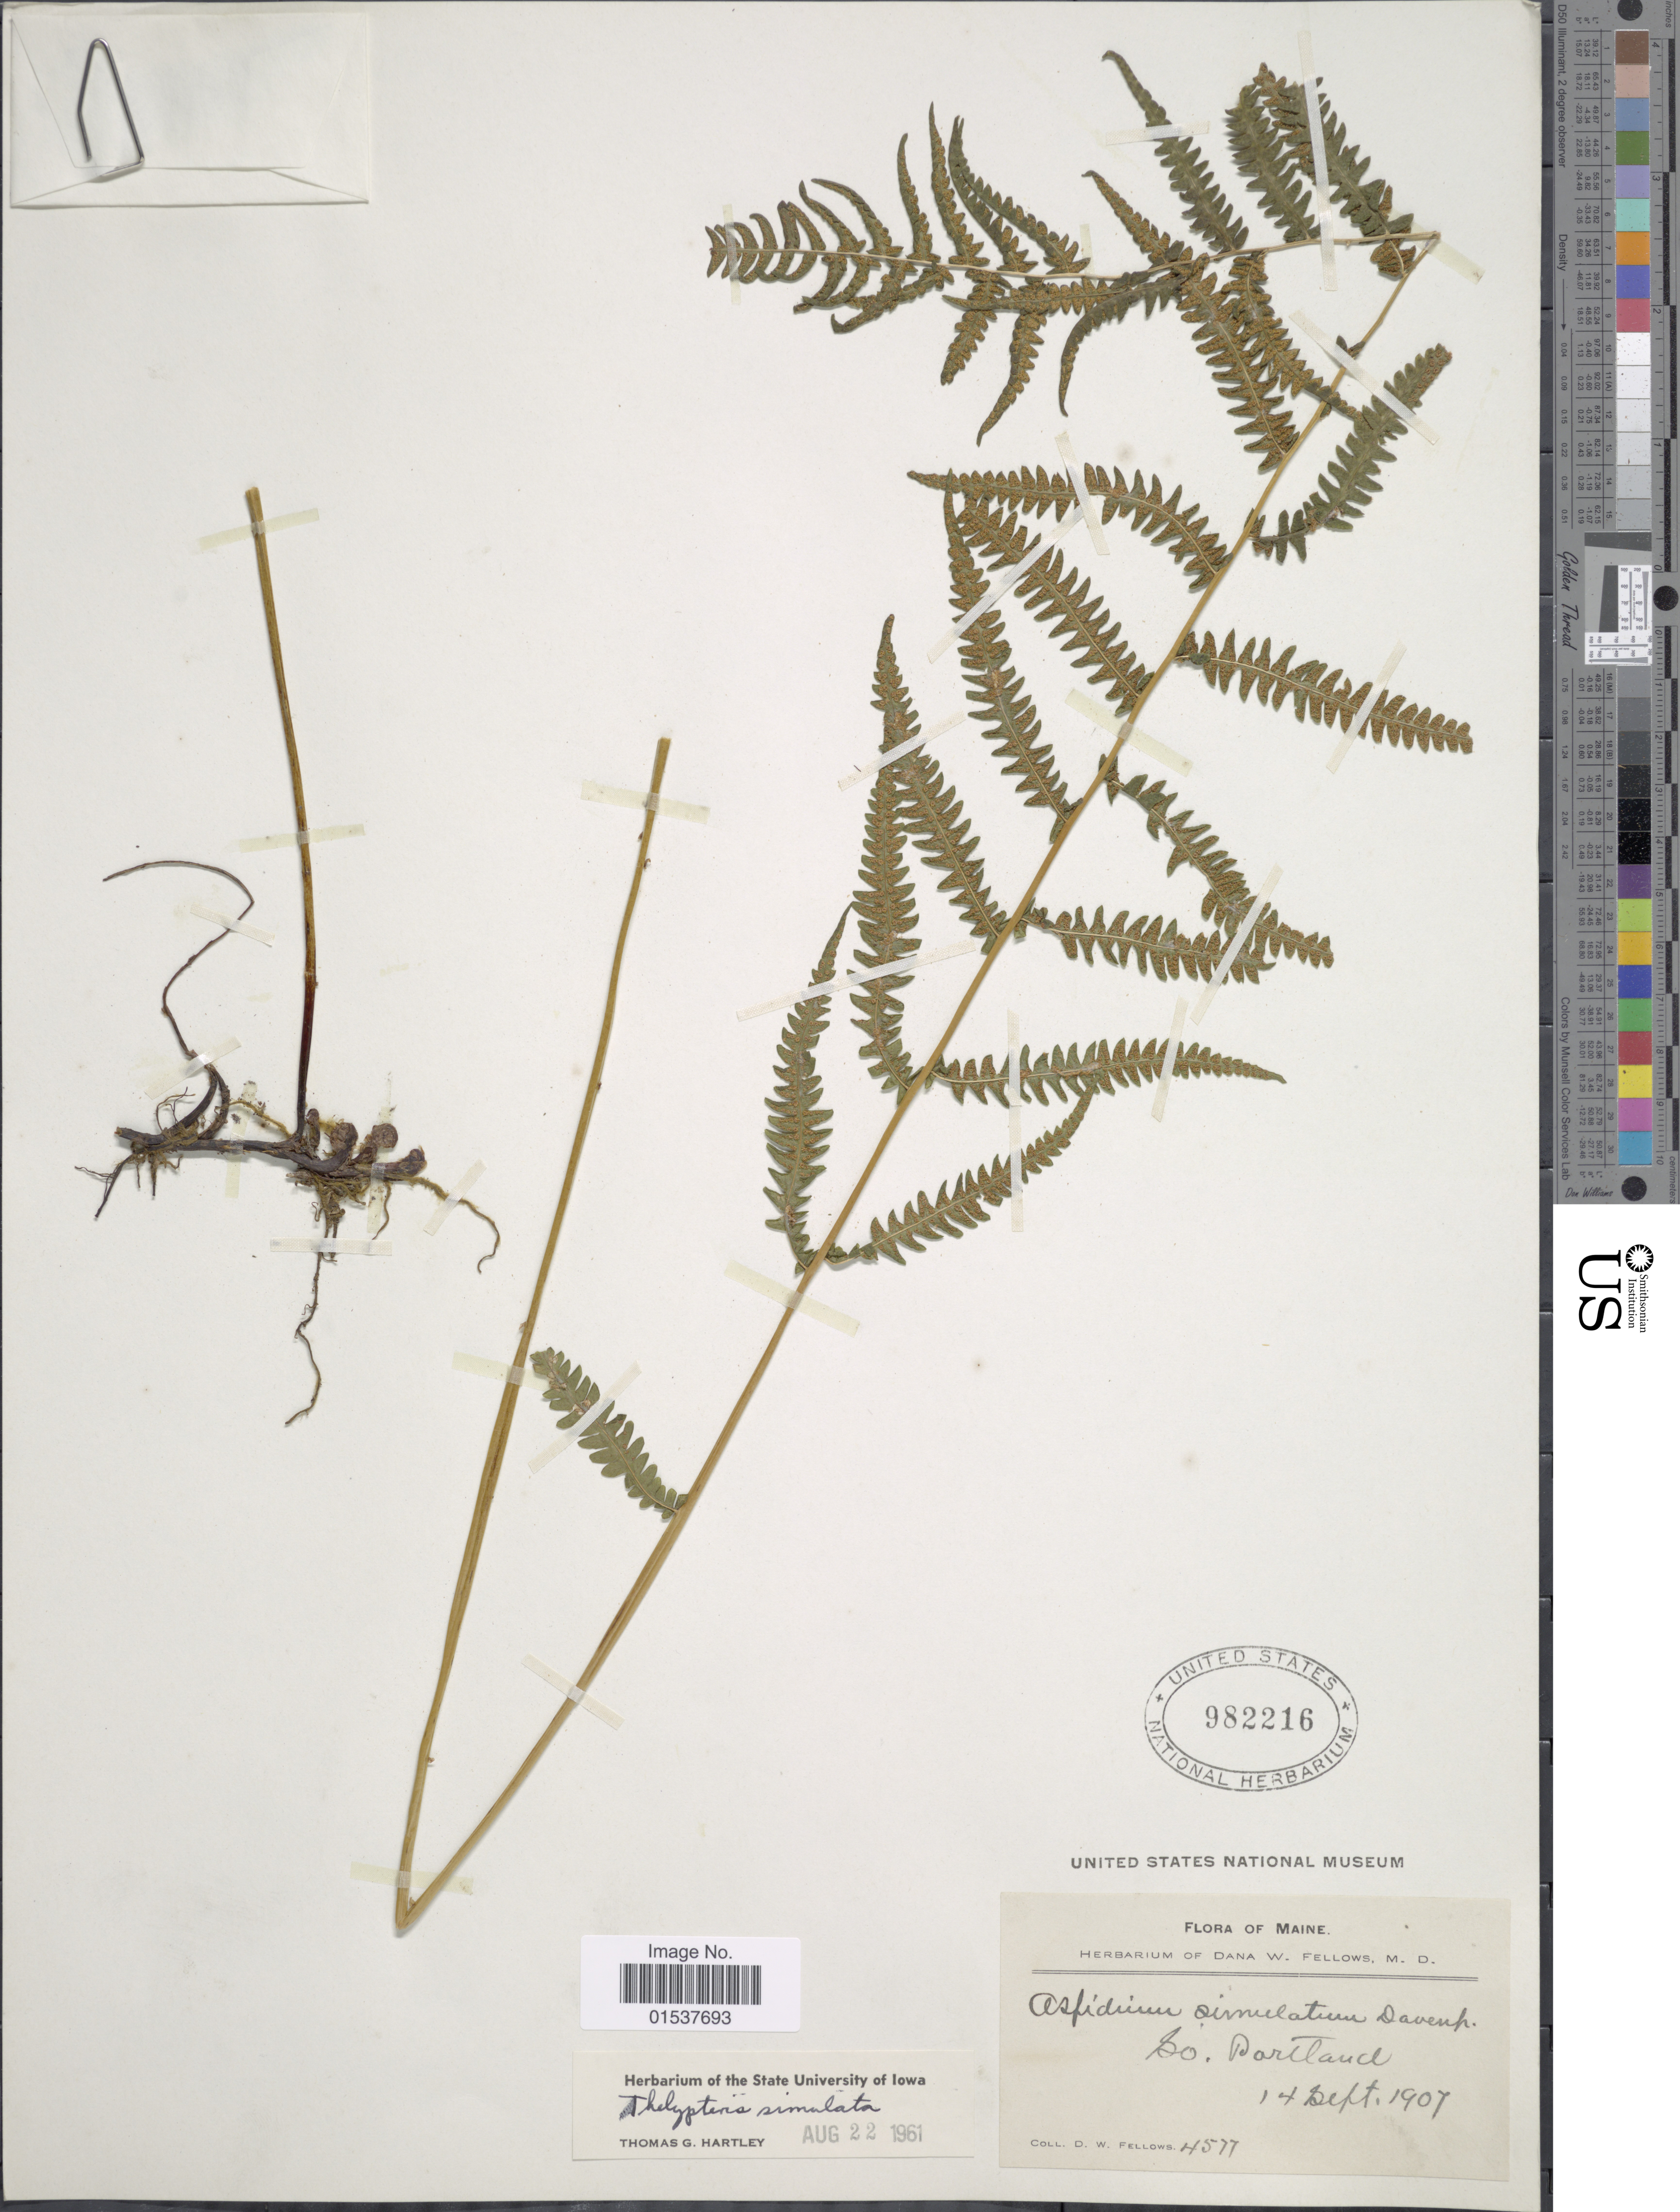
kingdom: Plantae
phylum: Tracheophyta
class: Polypodiopsida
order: Polypodiales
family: Thelypteridaceae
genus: Parathelypteris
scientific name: Parathelypteris simulata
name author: (Davenp.) Holttum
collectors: D. W. Fellows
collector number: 4577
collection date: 1907-09-14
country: United States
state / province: Maine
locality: So. Portland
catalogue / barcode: US 982216